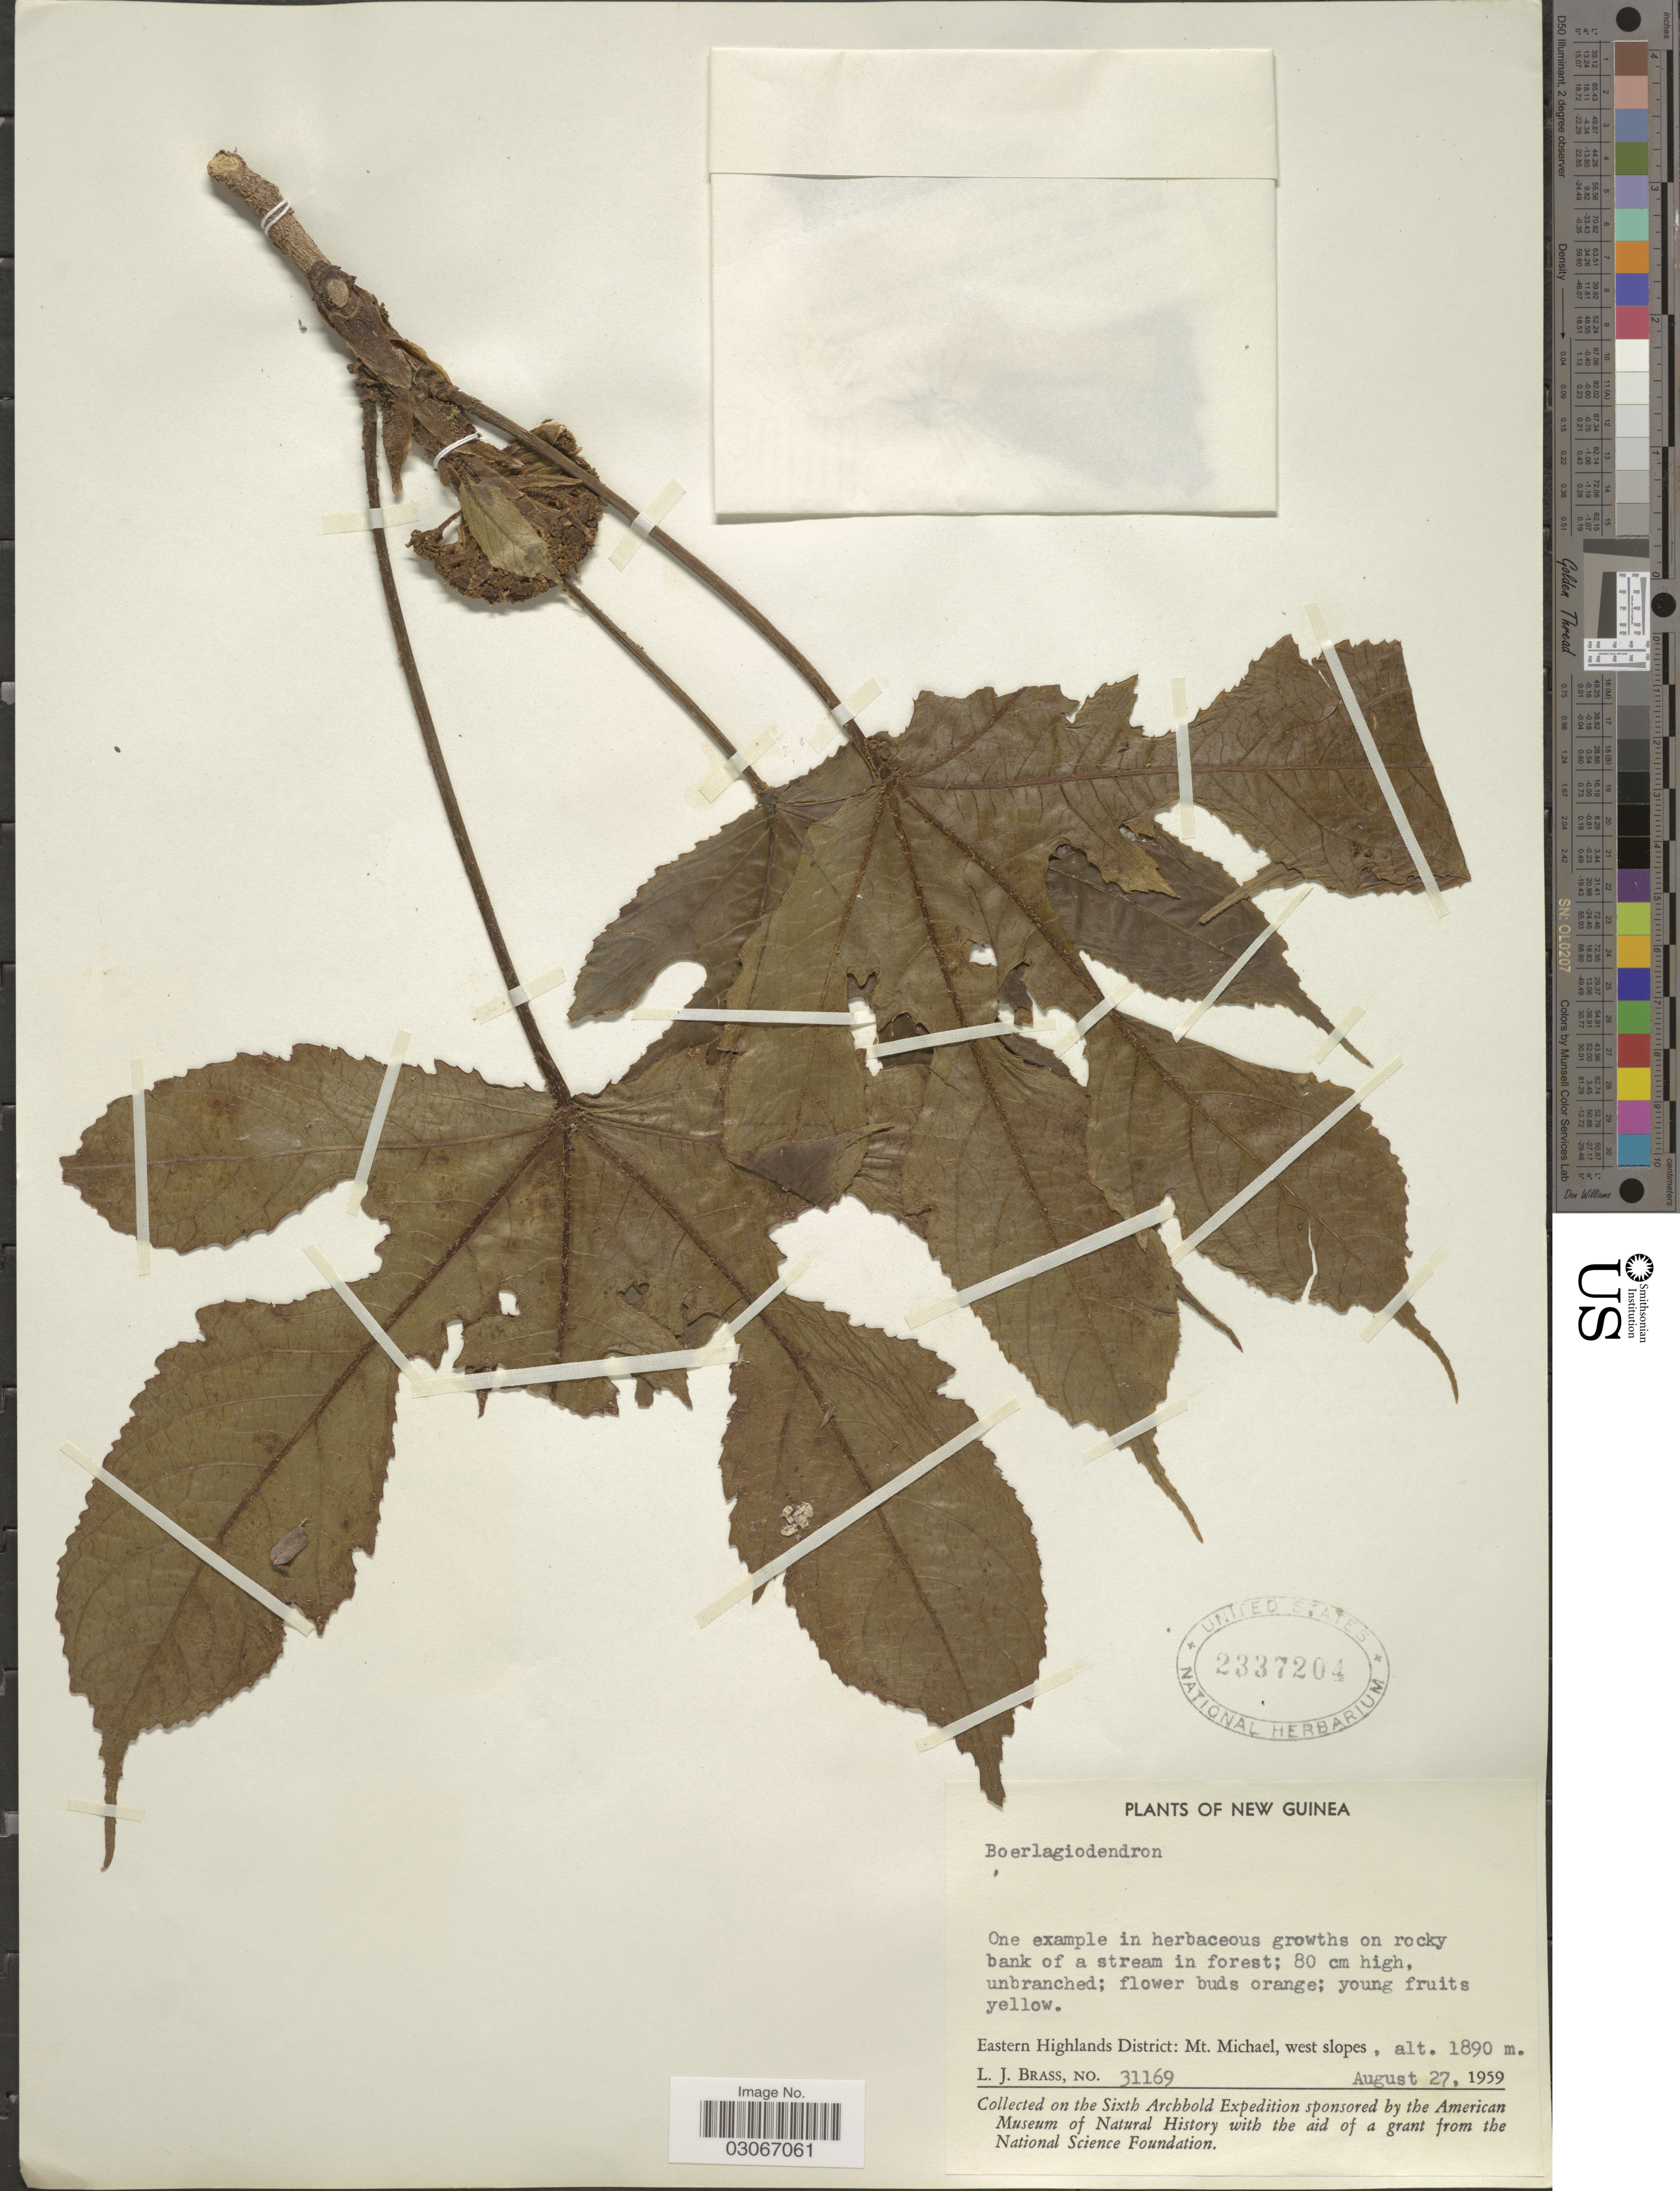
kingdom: Plantae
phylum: Tracheophyta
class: Magnoliopsida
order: Apiales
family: Araliaceae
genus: Osmoxylon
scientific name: Osmoxylon sp.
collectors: L. J. Brass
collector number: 31169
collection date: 1959-08-27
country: Papua New Guinea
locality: New Guinea. Eastern Highlands District: Mt. Michael, west slopes.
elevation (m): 1890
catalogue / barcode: US 2337204